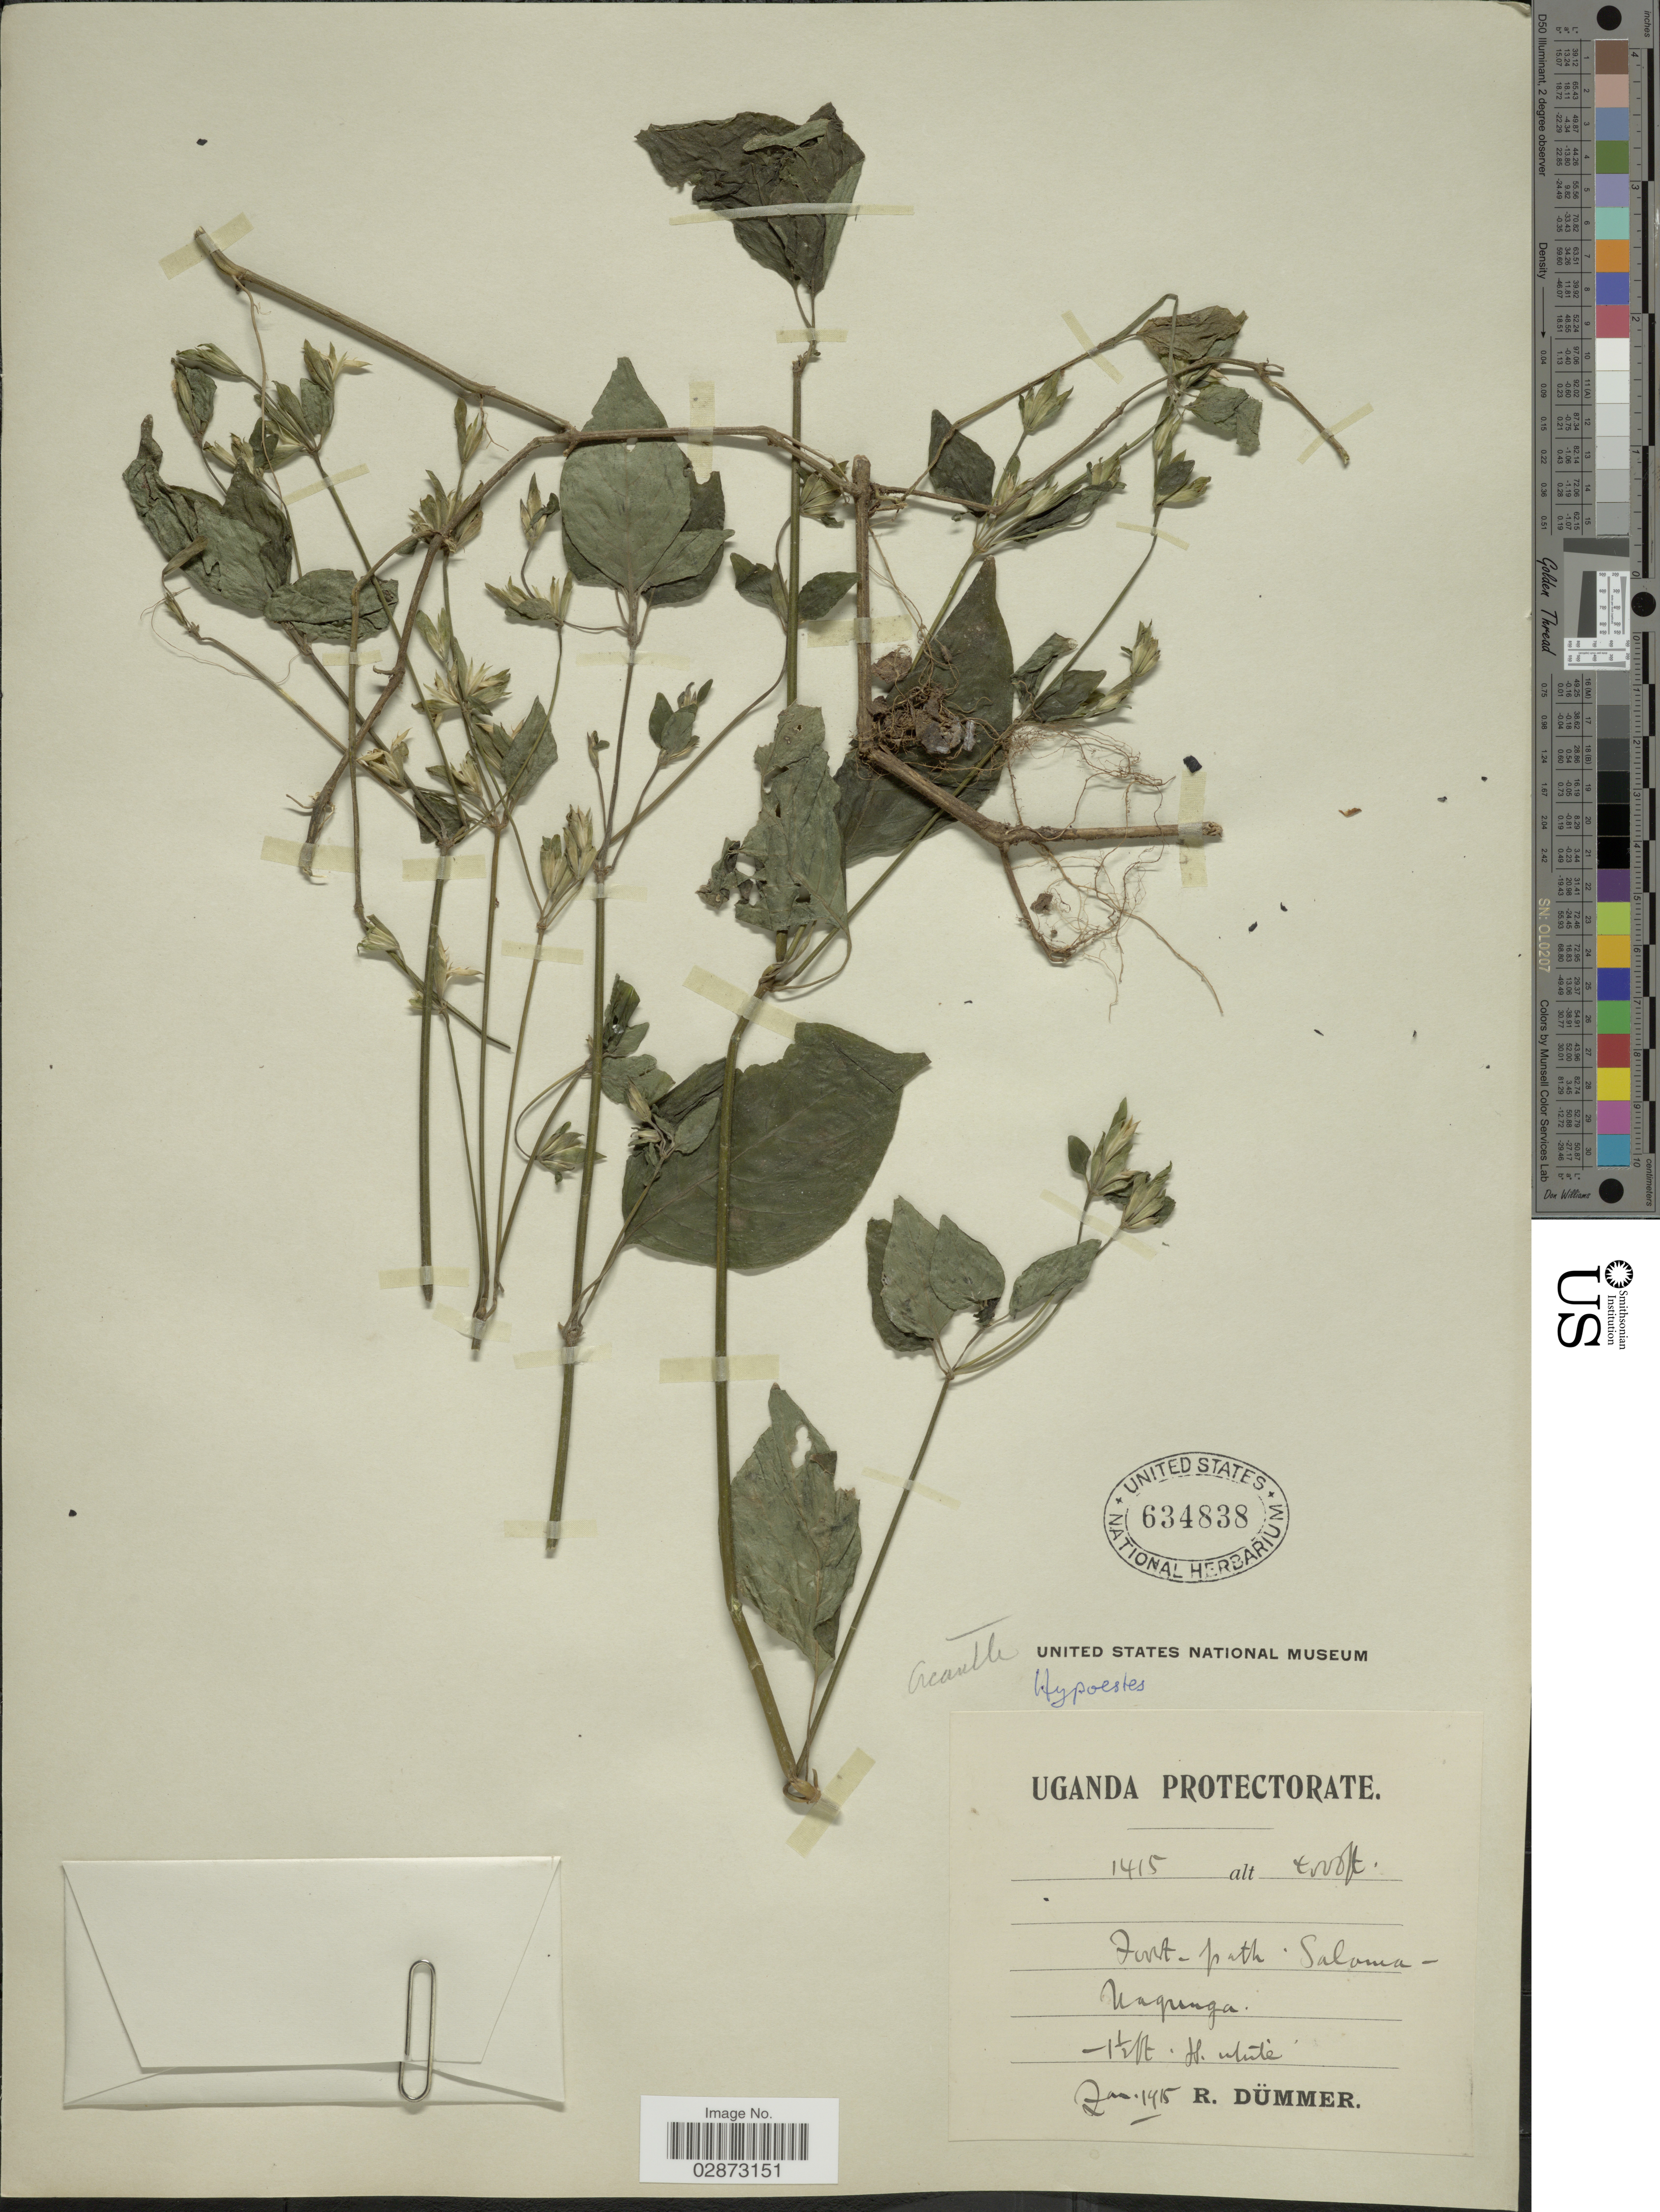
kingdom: Plantae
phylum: Tracheophyta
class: Magnoliopsida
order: Lamiales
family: Acanthaceae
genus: Hypoestes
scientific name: Hypoestes sp.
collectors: R. A. Dümmer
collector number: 1415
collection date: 1915-01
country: Uganda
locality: Uganda Protectorate. Salama-Nagunga.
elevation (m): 1219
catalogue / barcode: US 634838